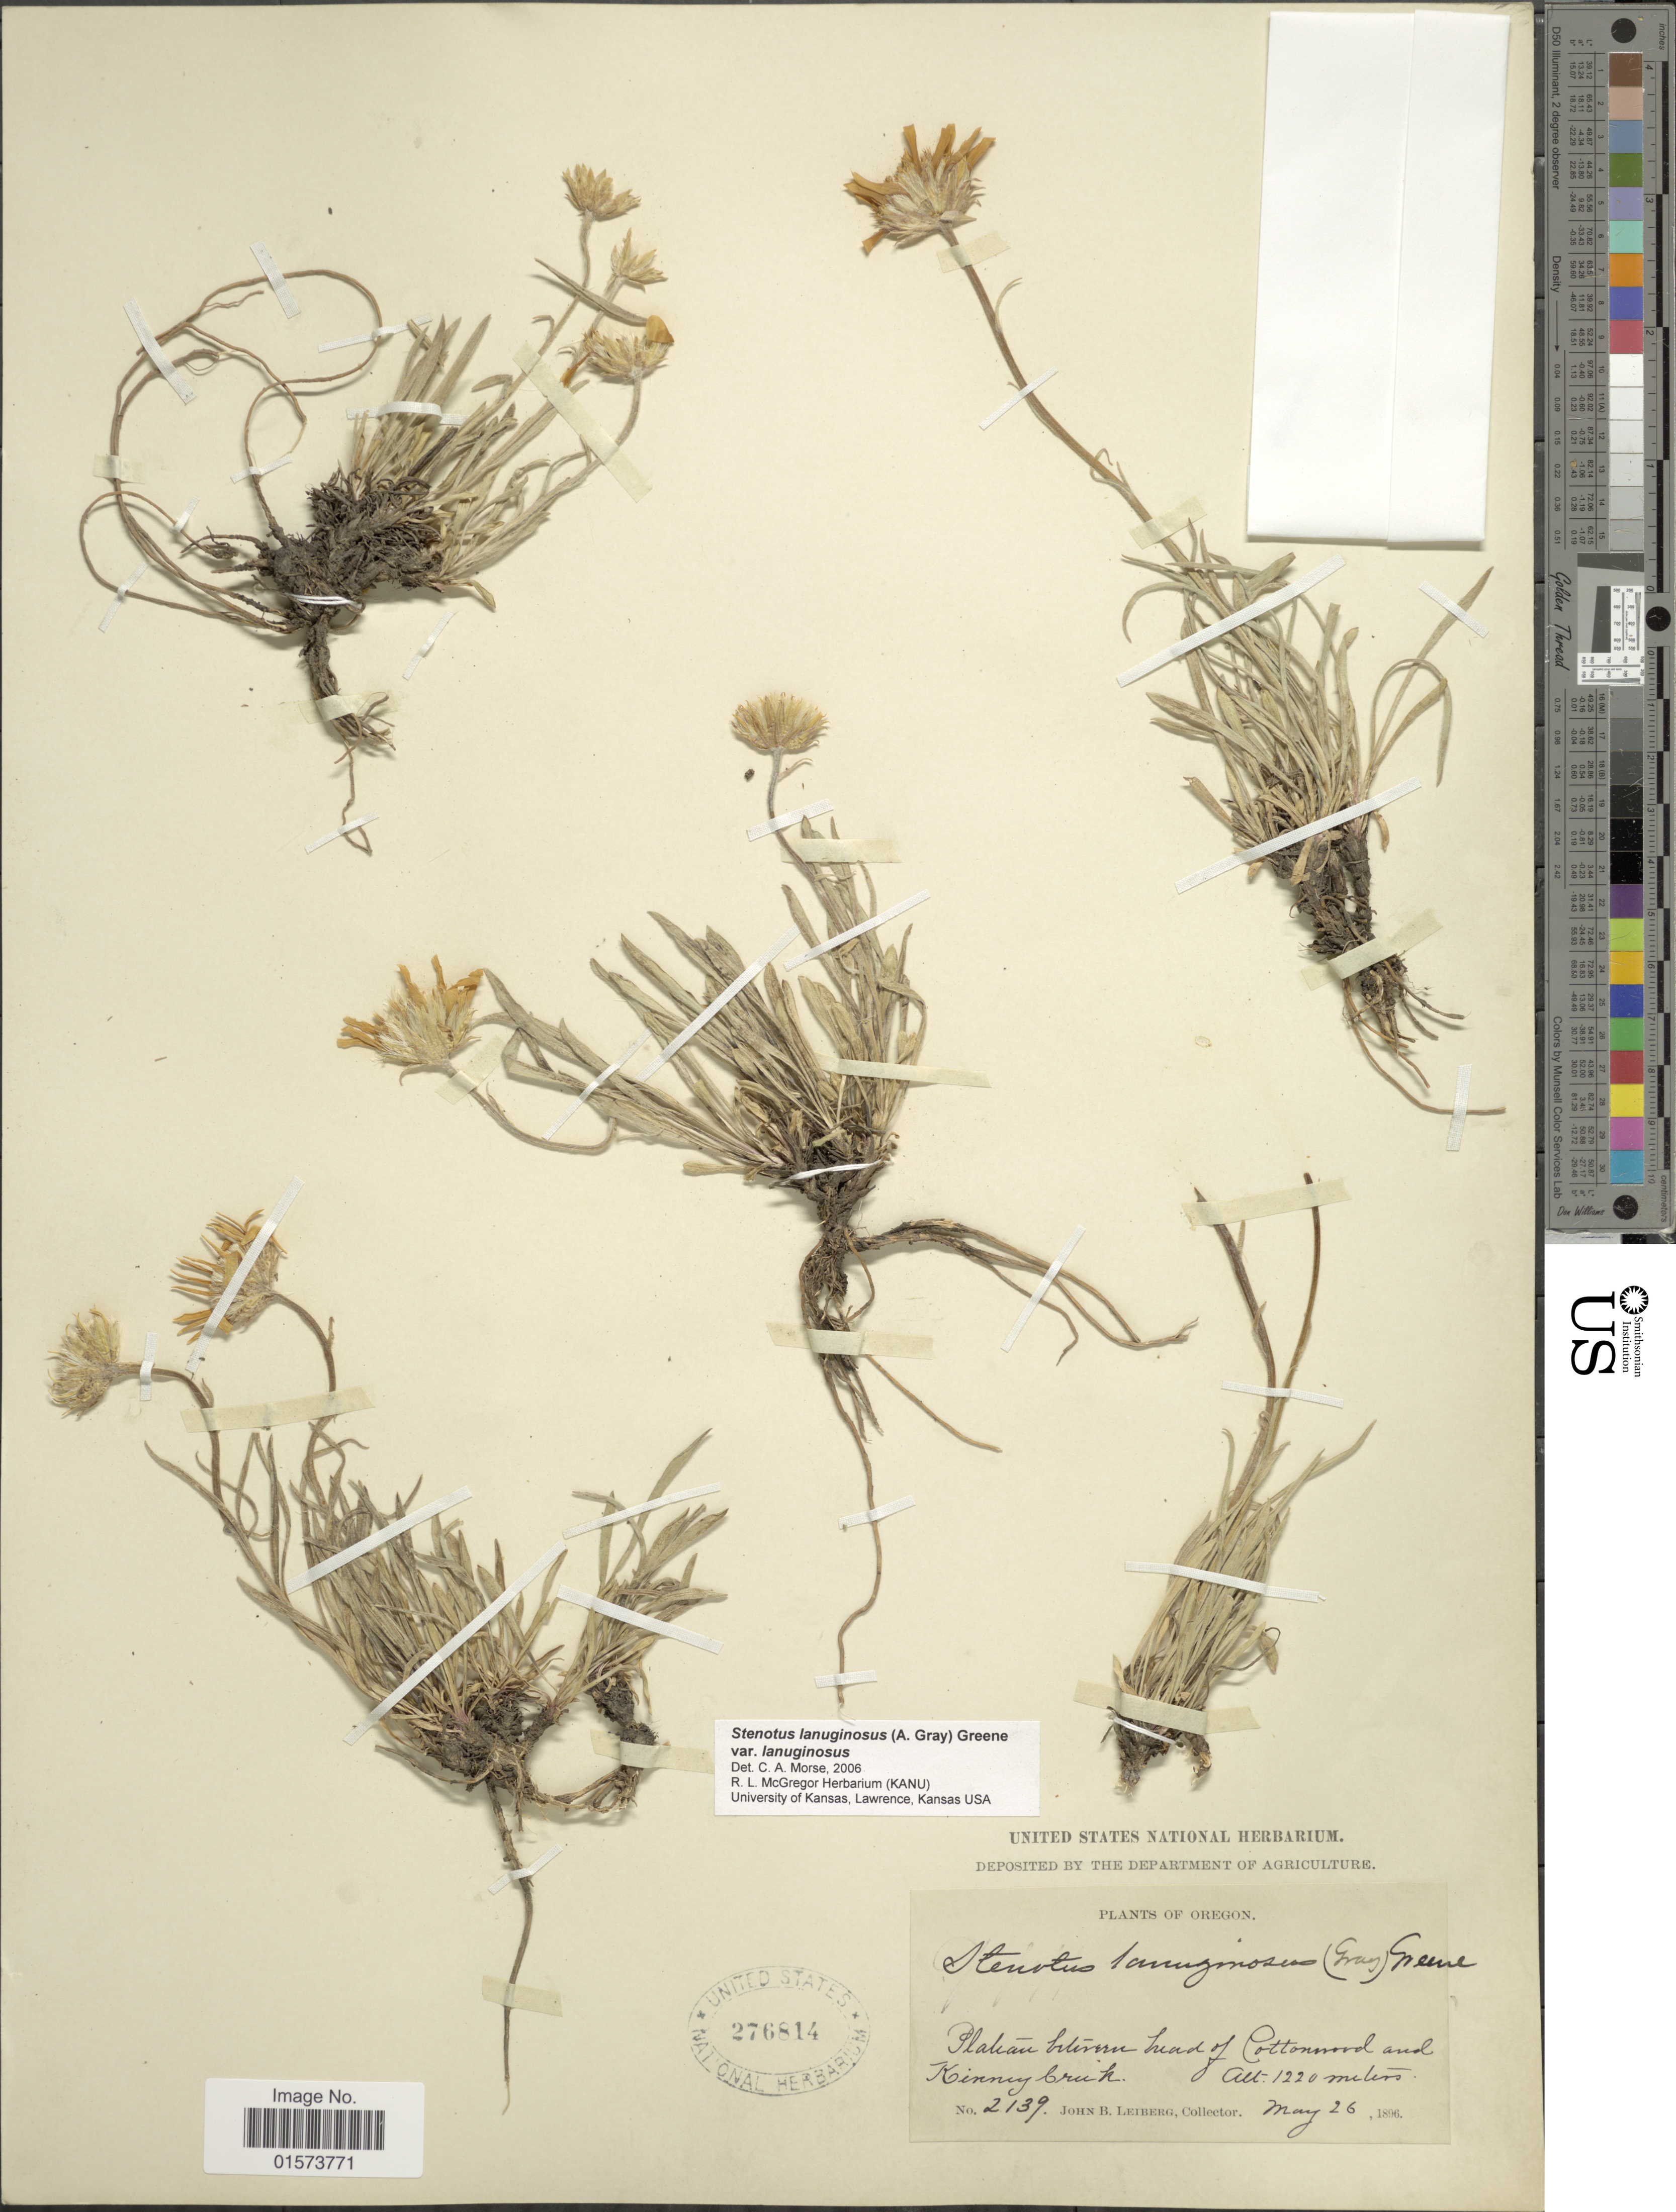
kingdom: Plantae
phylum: Tracheophyta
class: Magnoliopsida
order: Asterales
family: Asteraceae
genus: Stenotus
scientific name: Stenotus lanuginosus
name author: (A. Gray) Greene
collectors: J. B. Leiberg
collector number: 2139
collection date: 1896-05-26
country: United States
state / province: Oregon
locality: Plateayu between head of Cottonwood and Kinney Creek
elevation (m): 1220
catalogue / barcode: US 276814